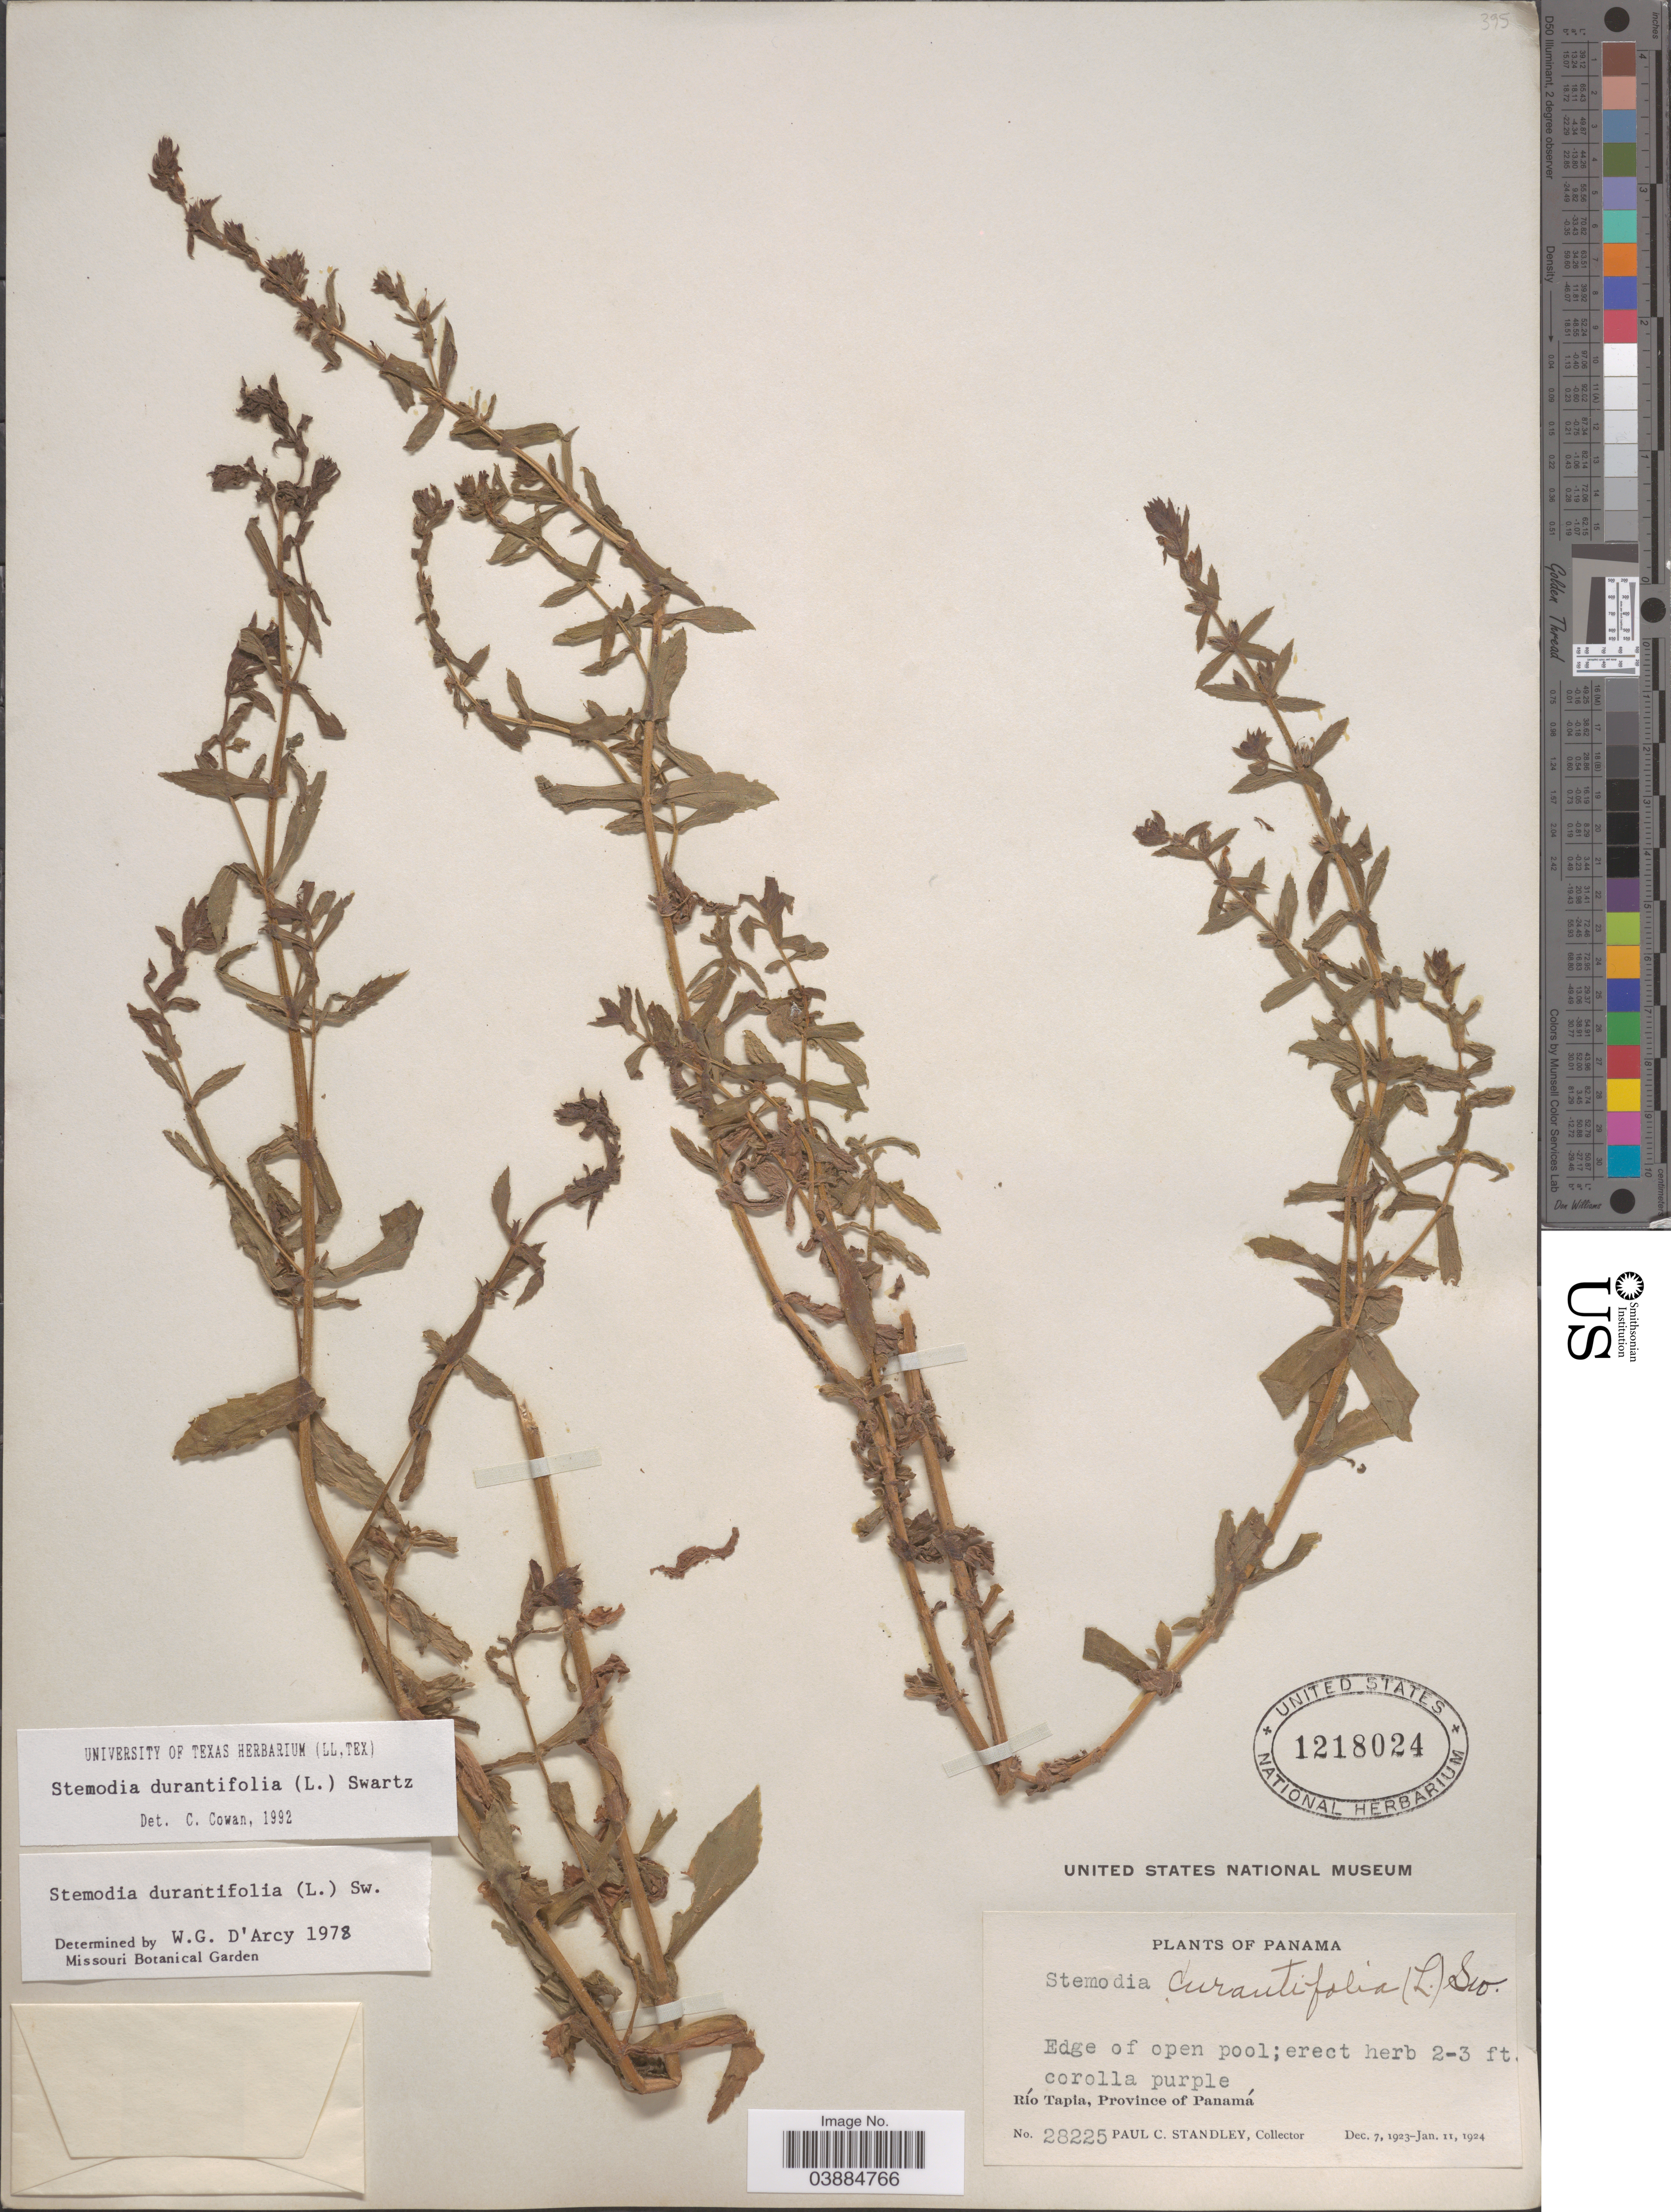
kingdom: Plantae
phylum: Tracheophyta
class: Magnoliopsida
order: Lamiales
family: Plantaginaceae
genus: Stemodia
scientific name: Stemodia durantifolia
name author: (L.) Sw.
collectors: P. C. Standley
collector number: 28225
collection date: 1923-12-07/1924-01-11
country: Panama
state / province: Panamá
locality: Río Tapia.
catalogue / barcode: US 1218024